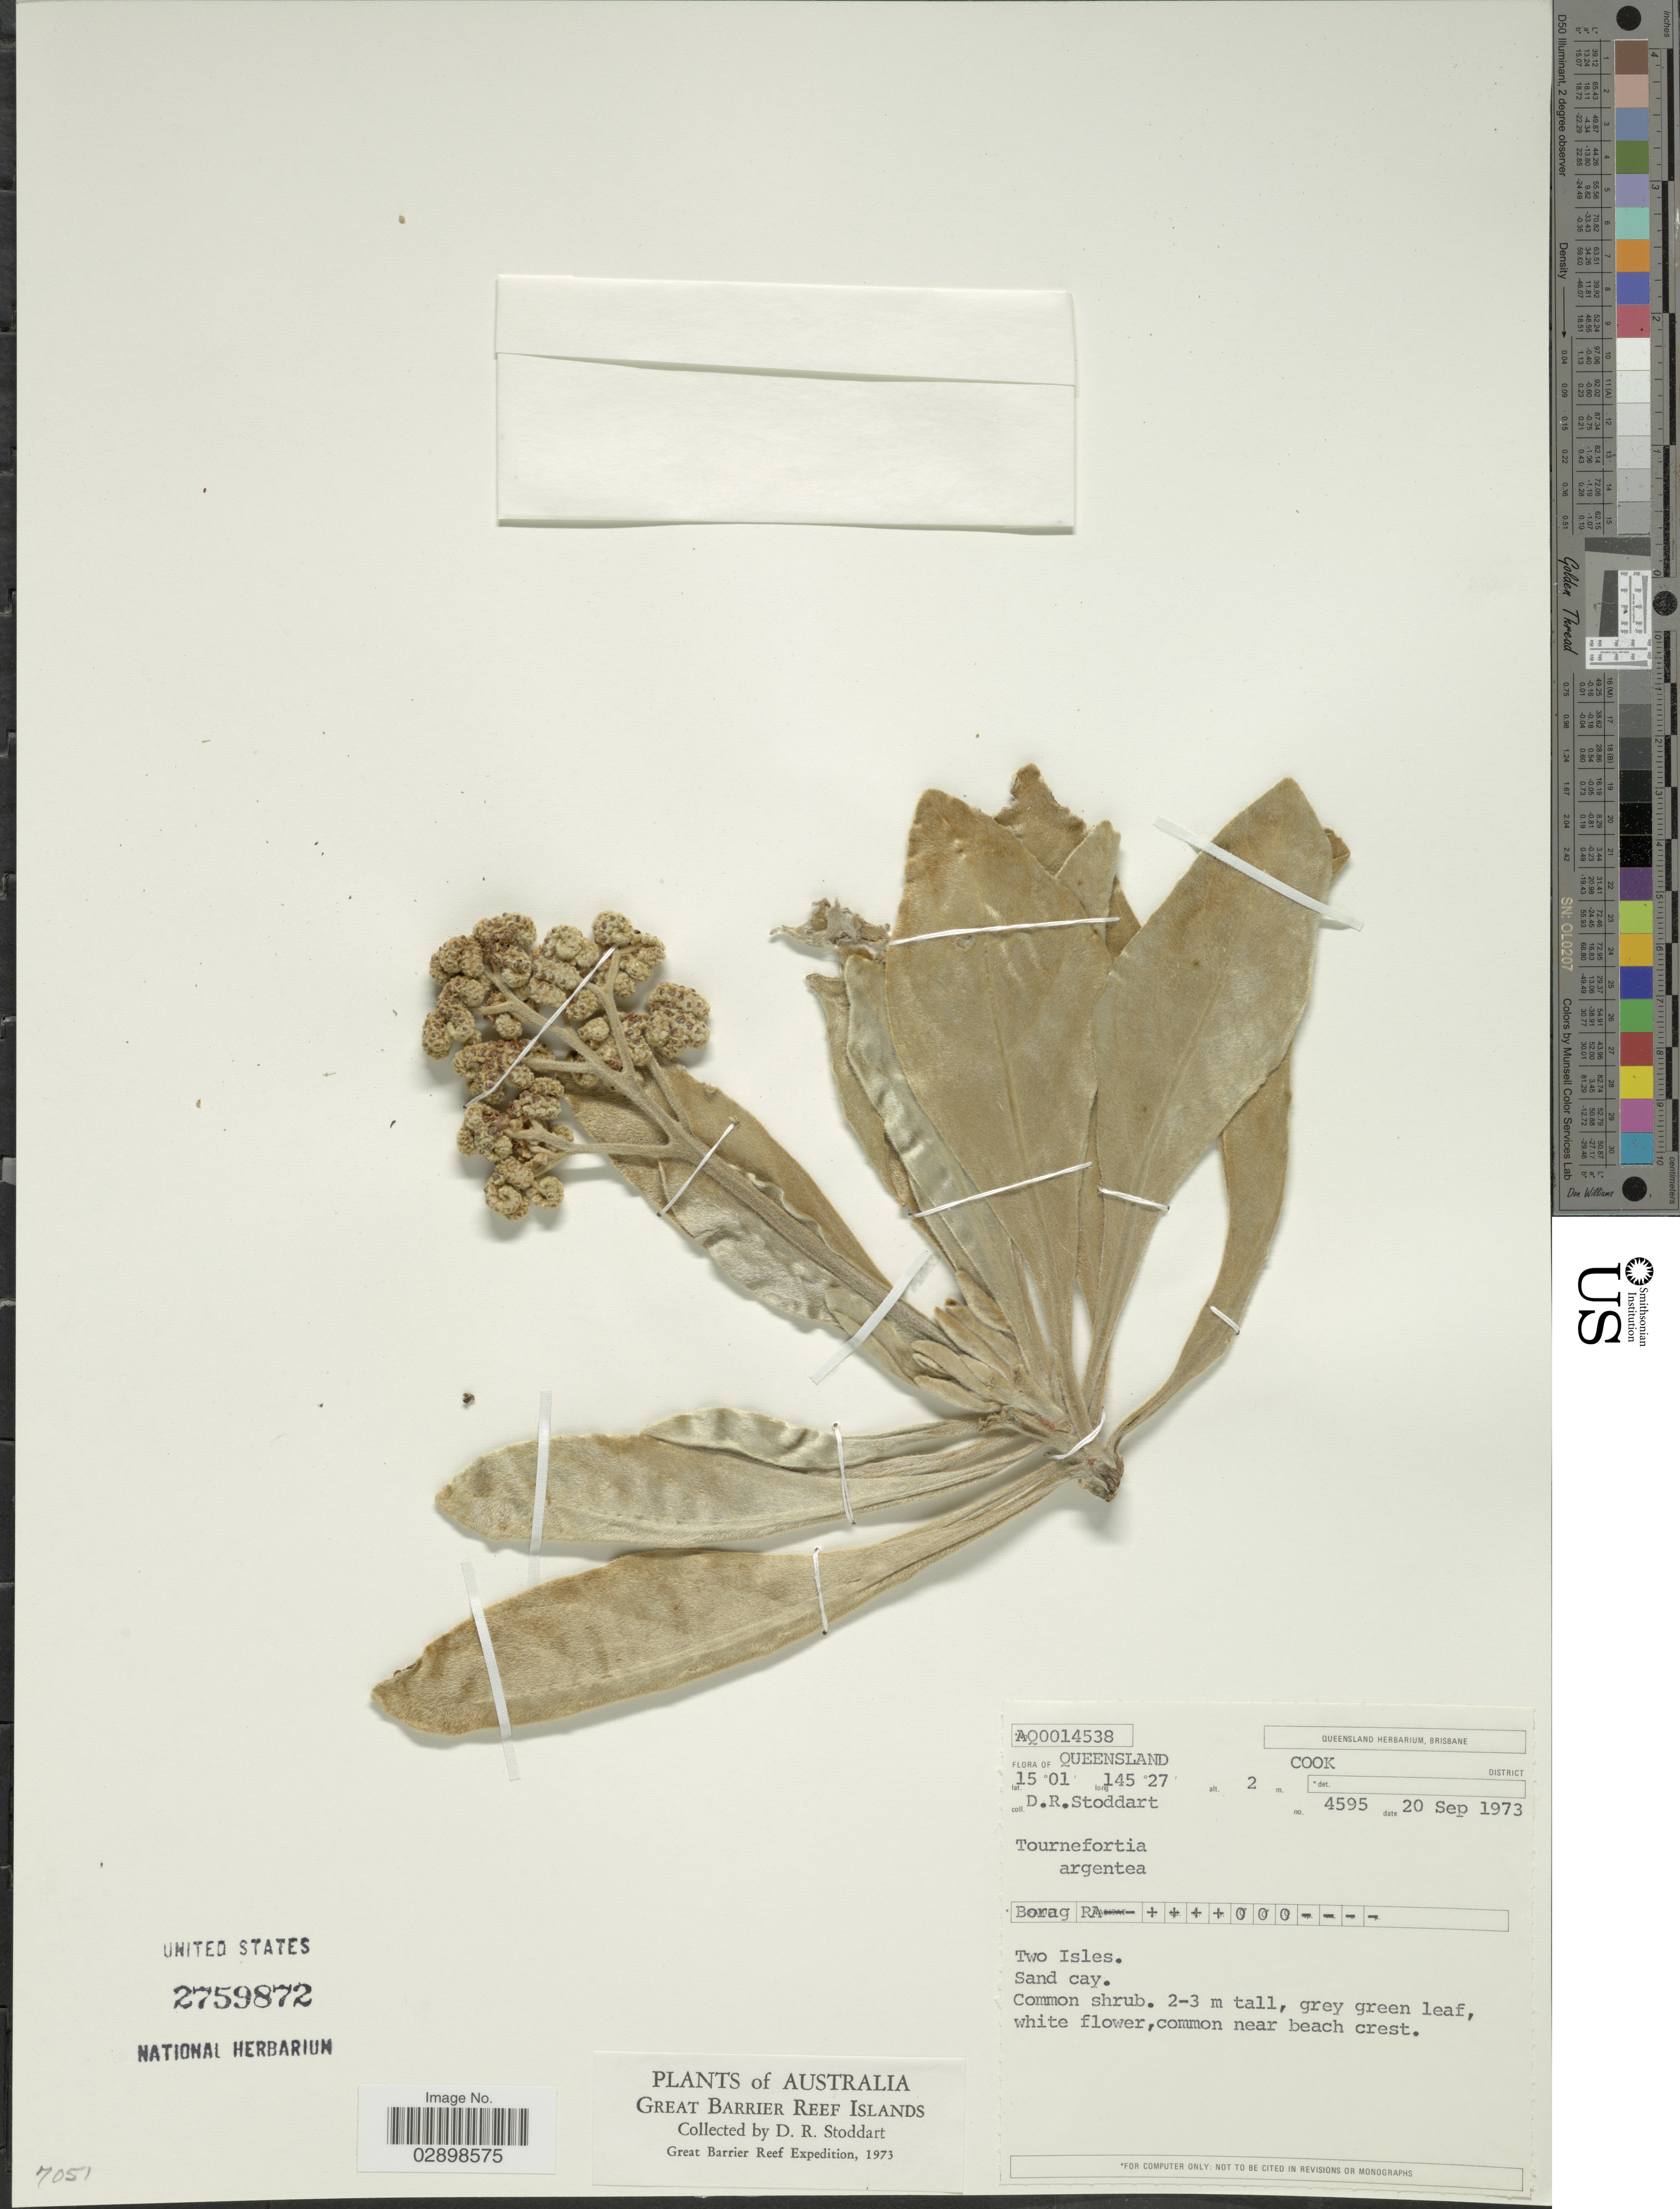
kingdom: Plantae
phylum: Tracheophyta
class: Magnoliopsida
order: Boraginales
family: Heliotropiaceae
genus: Tournefortia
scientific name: Tournefortia argentea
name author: L. f.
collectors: D. R. Stoddart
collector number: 4595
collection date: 1973-09-20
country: Australia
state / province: Queensland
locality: Cook District. Two Isles. Great Barrier Reef Islands. Great Barrier Reef.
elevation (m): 2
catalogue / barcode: US 2759872